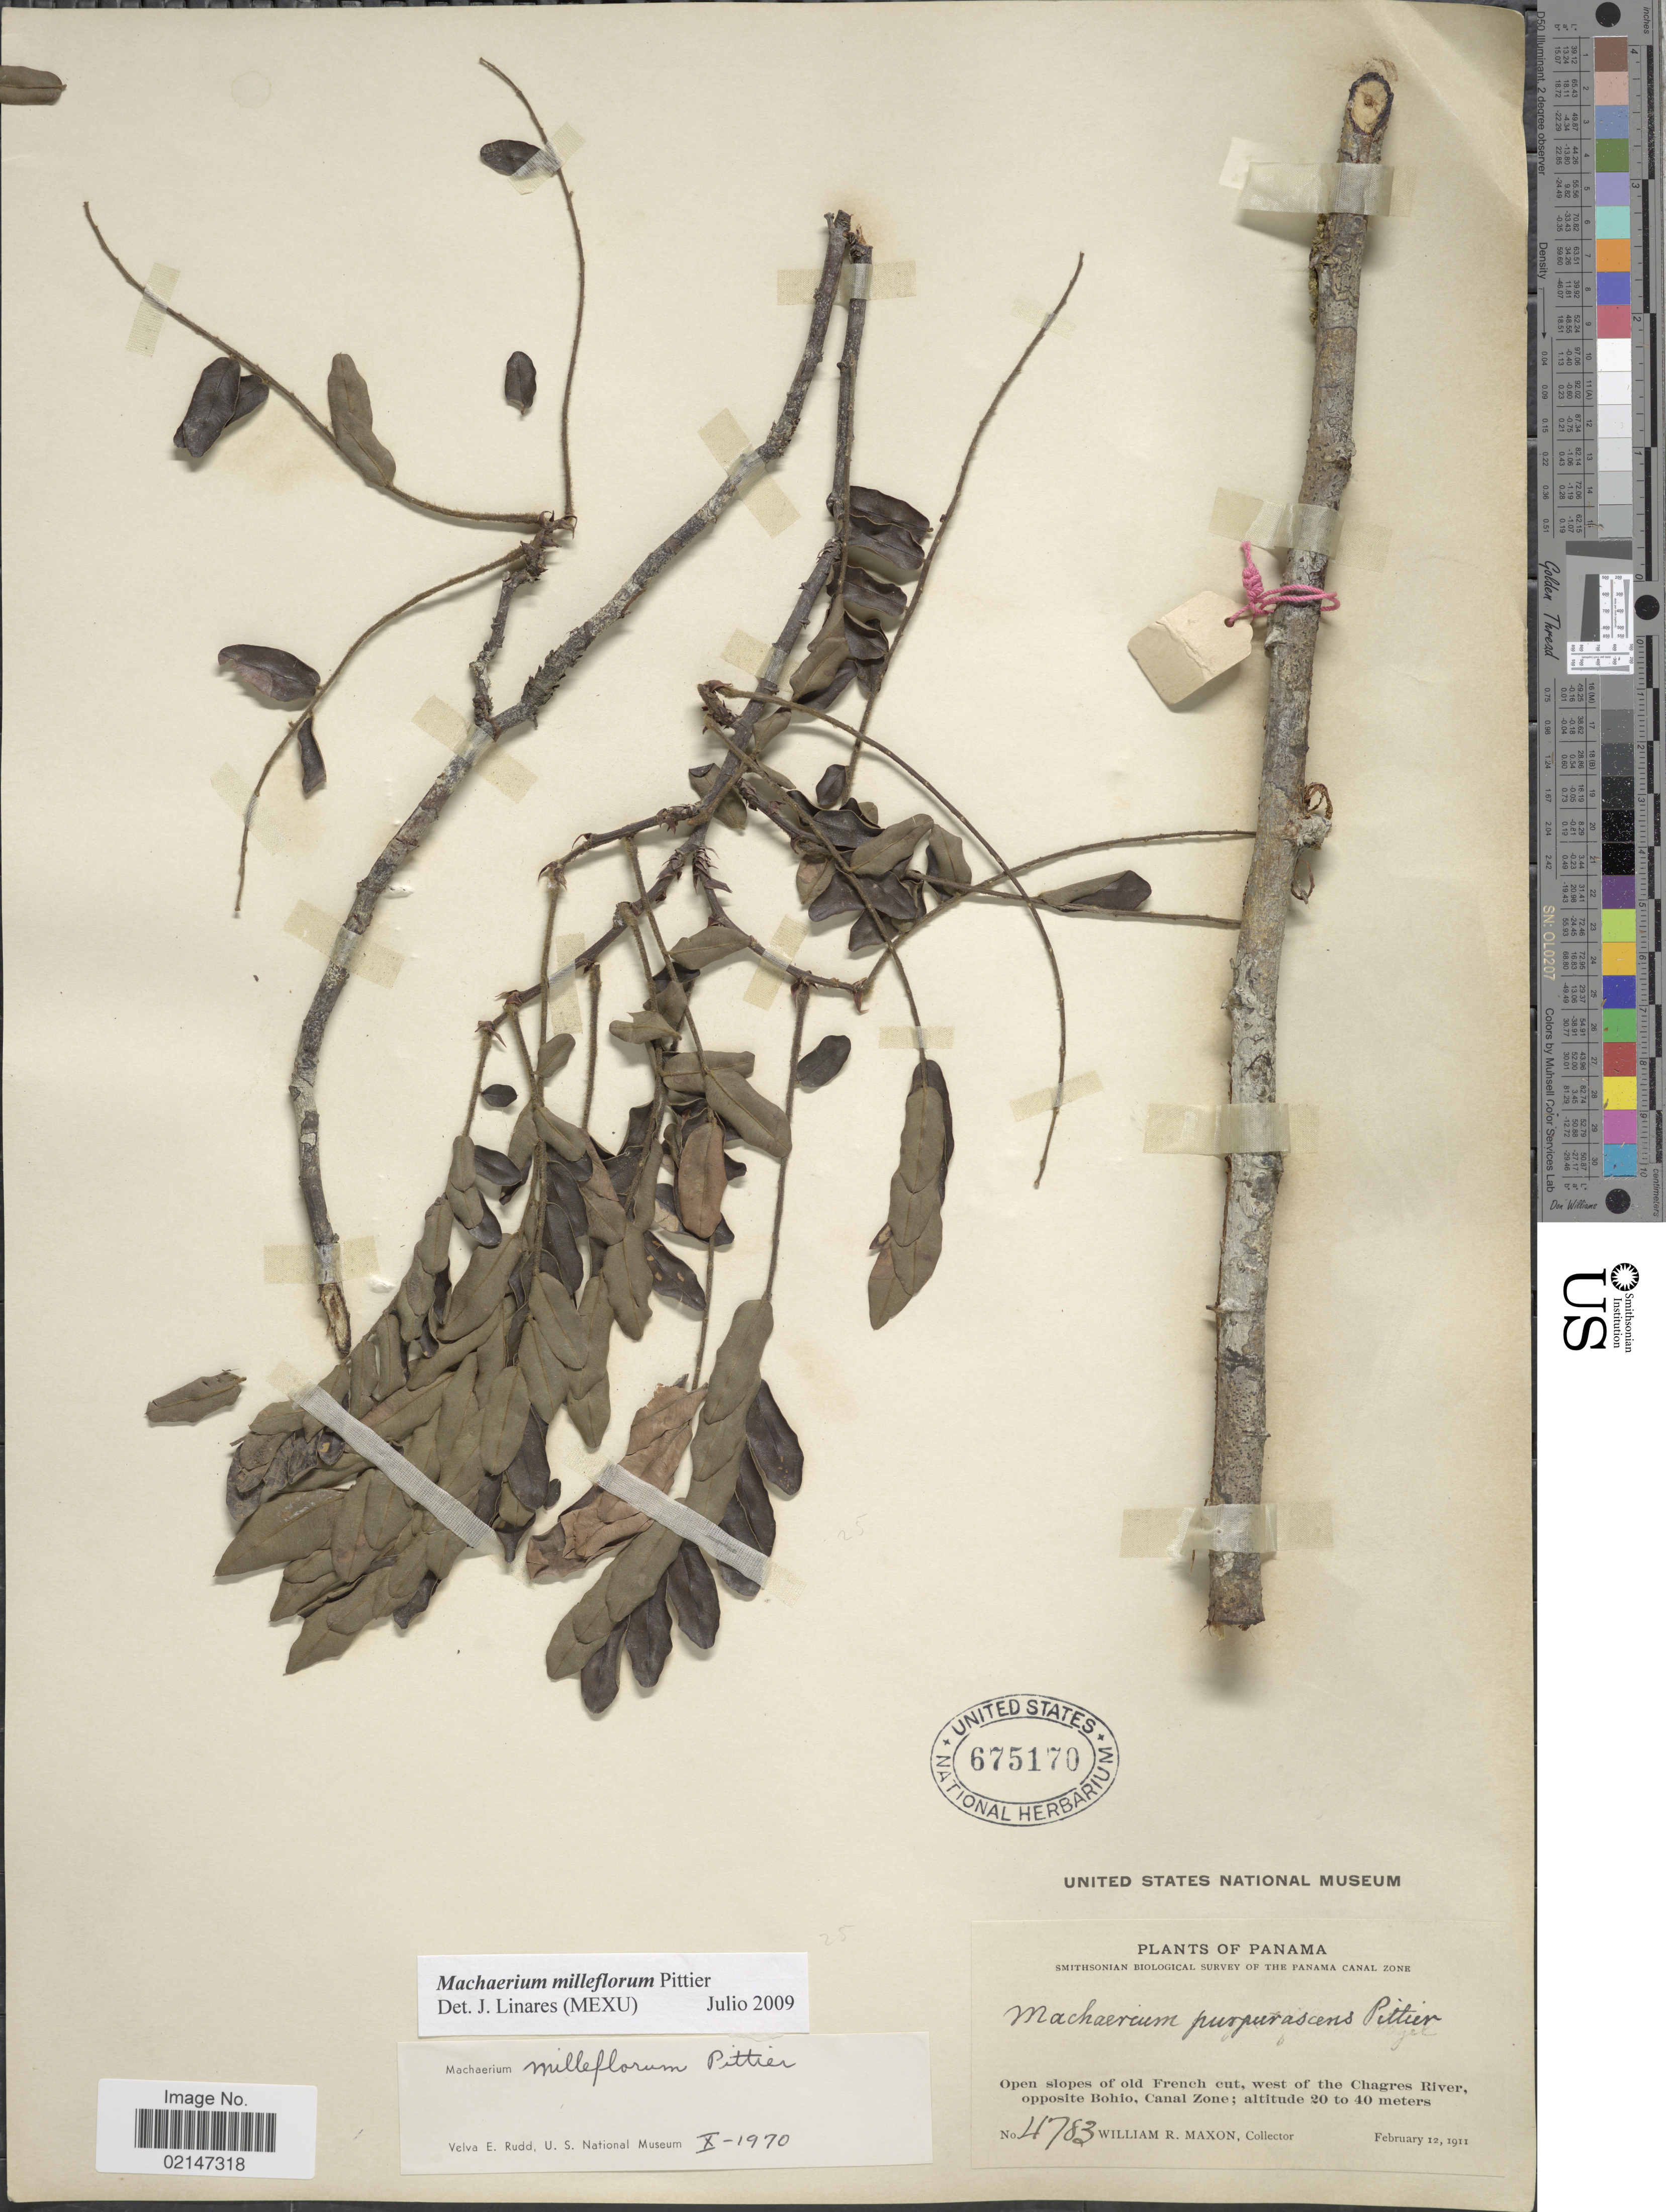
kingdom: Plantae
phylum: Tracheophyta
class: Magnoliopsida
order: Fabales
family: Fabaceae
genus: Machaerium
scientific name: Machaerium milleflorum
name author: Pittier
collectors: W. R. Maxon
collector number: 4783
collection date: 1911-02-12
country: Panama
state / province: Colón / Panamá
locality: Open slopes of old French cut, west of the Chagres River, opposite Bohio, Canal Zone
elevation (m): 20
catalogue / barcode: US 675170